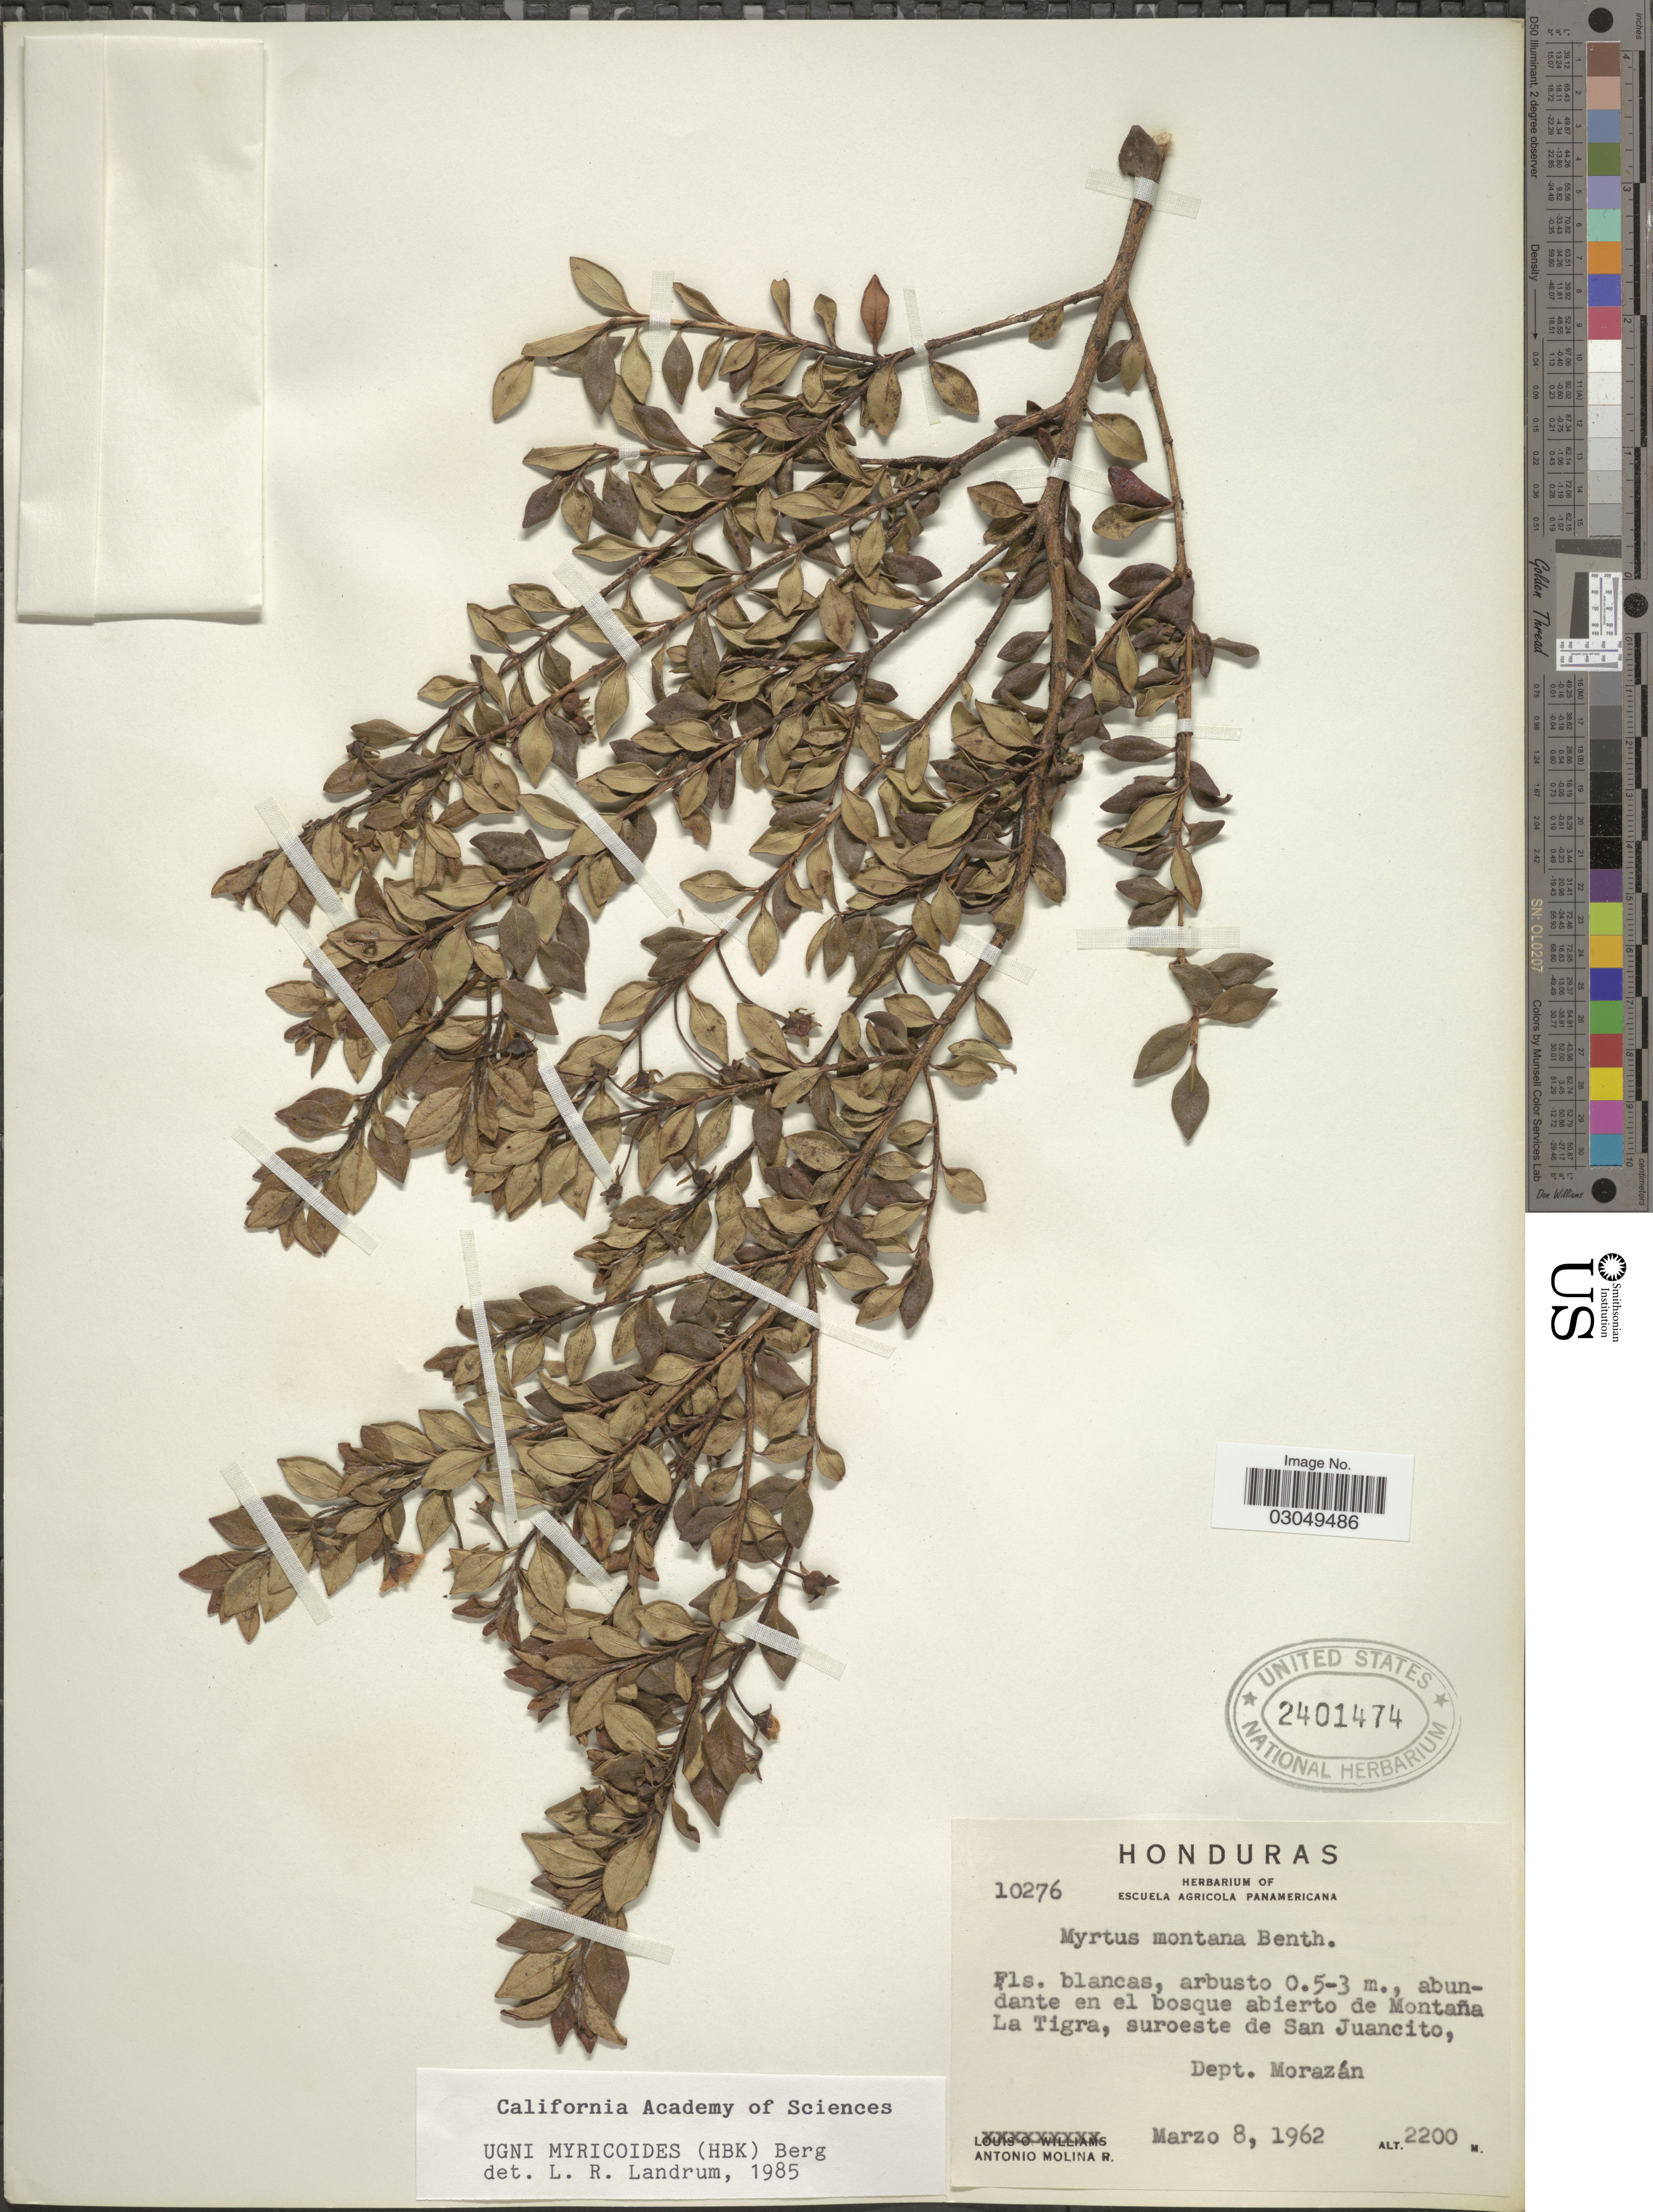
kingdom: Plantae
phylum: Tracheophyta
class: Magnoliopsida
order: Myrtales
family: Myrtaceae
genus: Ugni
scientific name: Ugni myricoides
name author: (Kunth) O. Berg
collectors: A. Molina R.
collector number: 10276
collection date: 1962-03-08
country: Honduras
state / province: Fco. Morazán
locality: Abundante en el bosque abierto de Montaña La Tigra, suroeste de San Juancito, Dept. Morazán.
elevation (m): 2200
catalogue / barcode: US 2401474